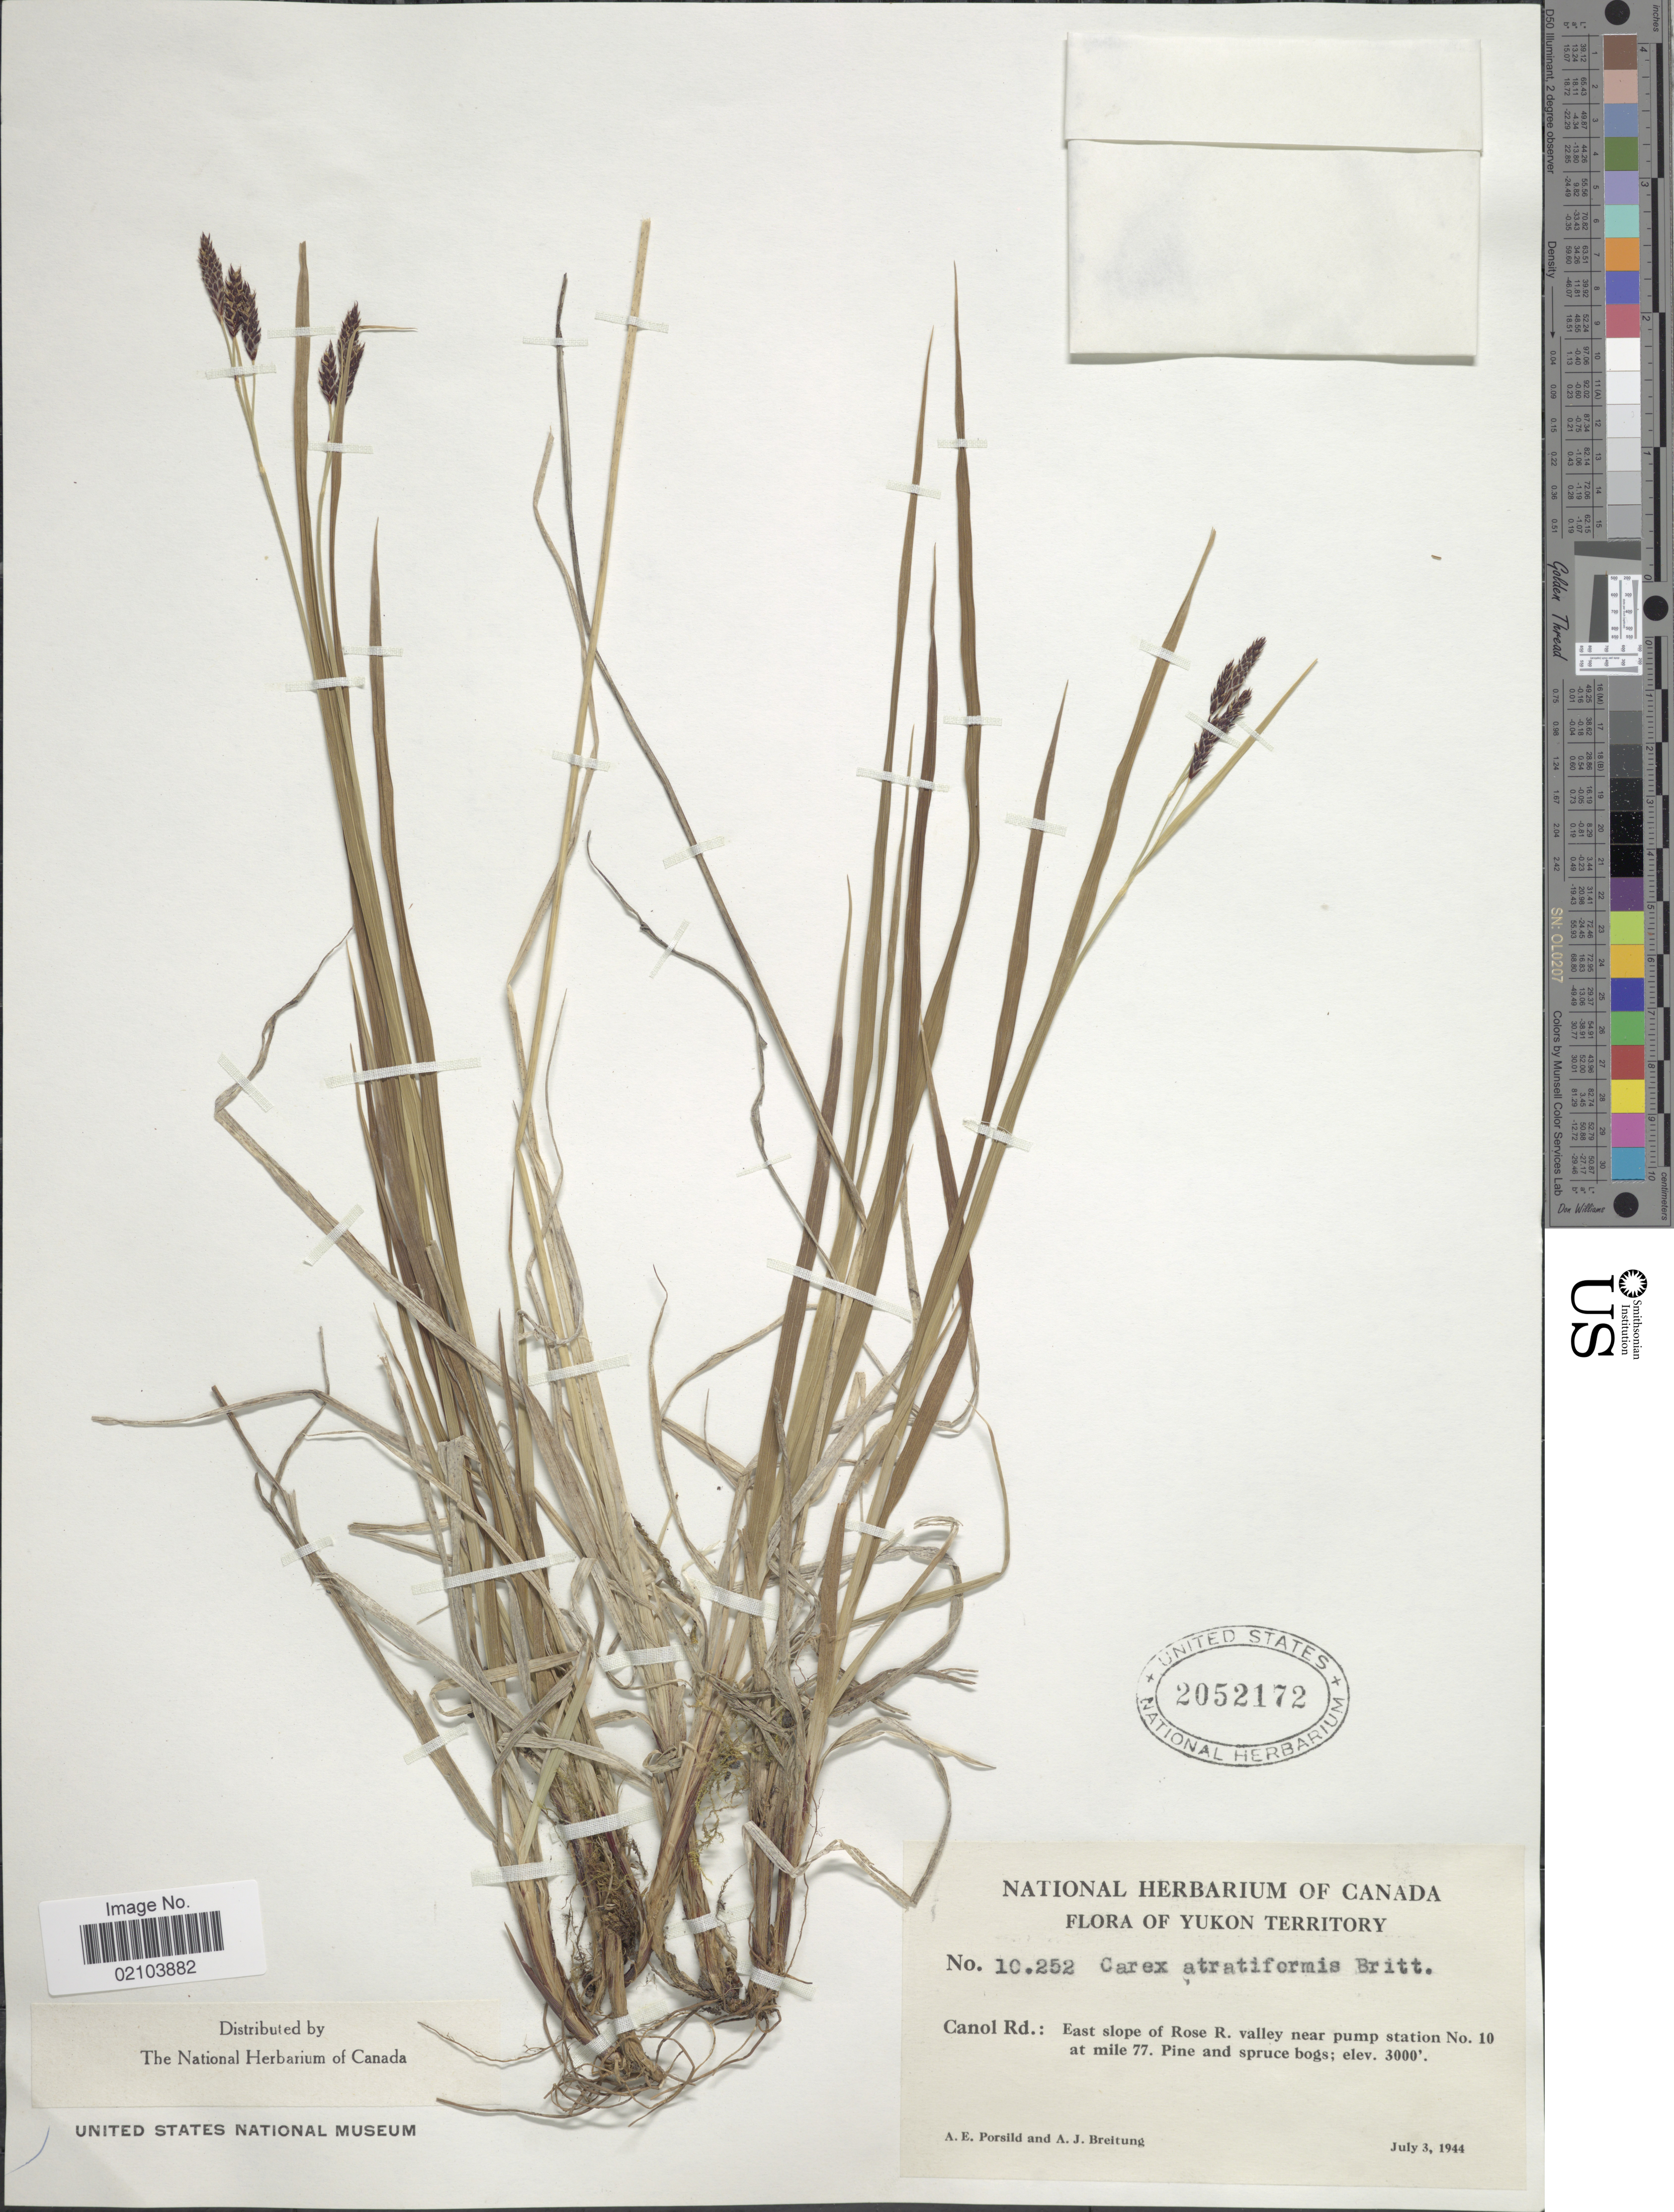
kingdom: Plantae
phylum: Tracheophyta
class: Liliopsida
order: Poales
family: Cyperaceae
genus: Carex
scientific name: Carex atrata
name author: L.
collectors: A. E. Porsild & A. Breitung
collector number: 10252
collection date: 1944-07-03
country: Canada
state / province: Yukon Territory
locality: Canol Rd.: East slope of Rose R. valley near pump station No. 10 at mile 77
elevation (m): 914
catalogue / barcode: US 2052172